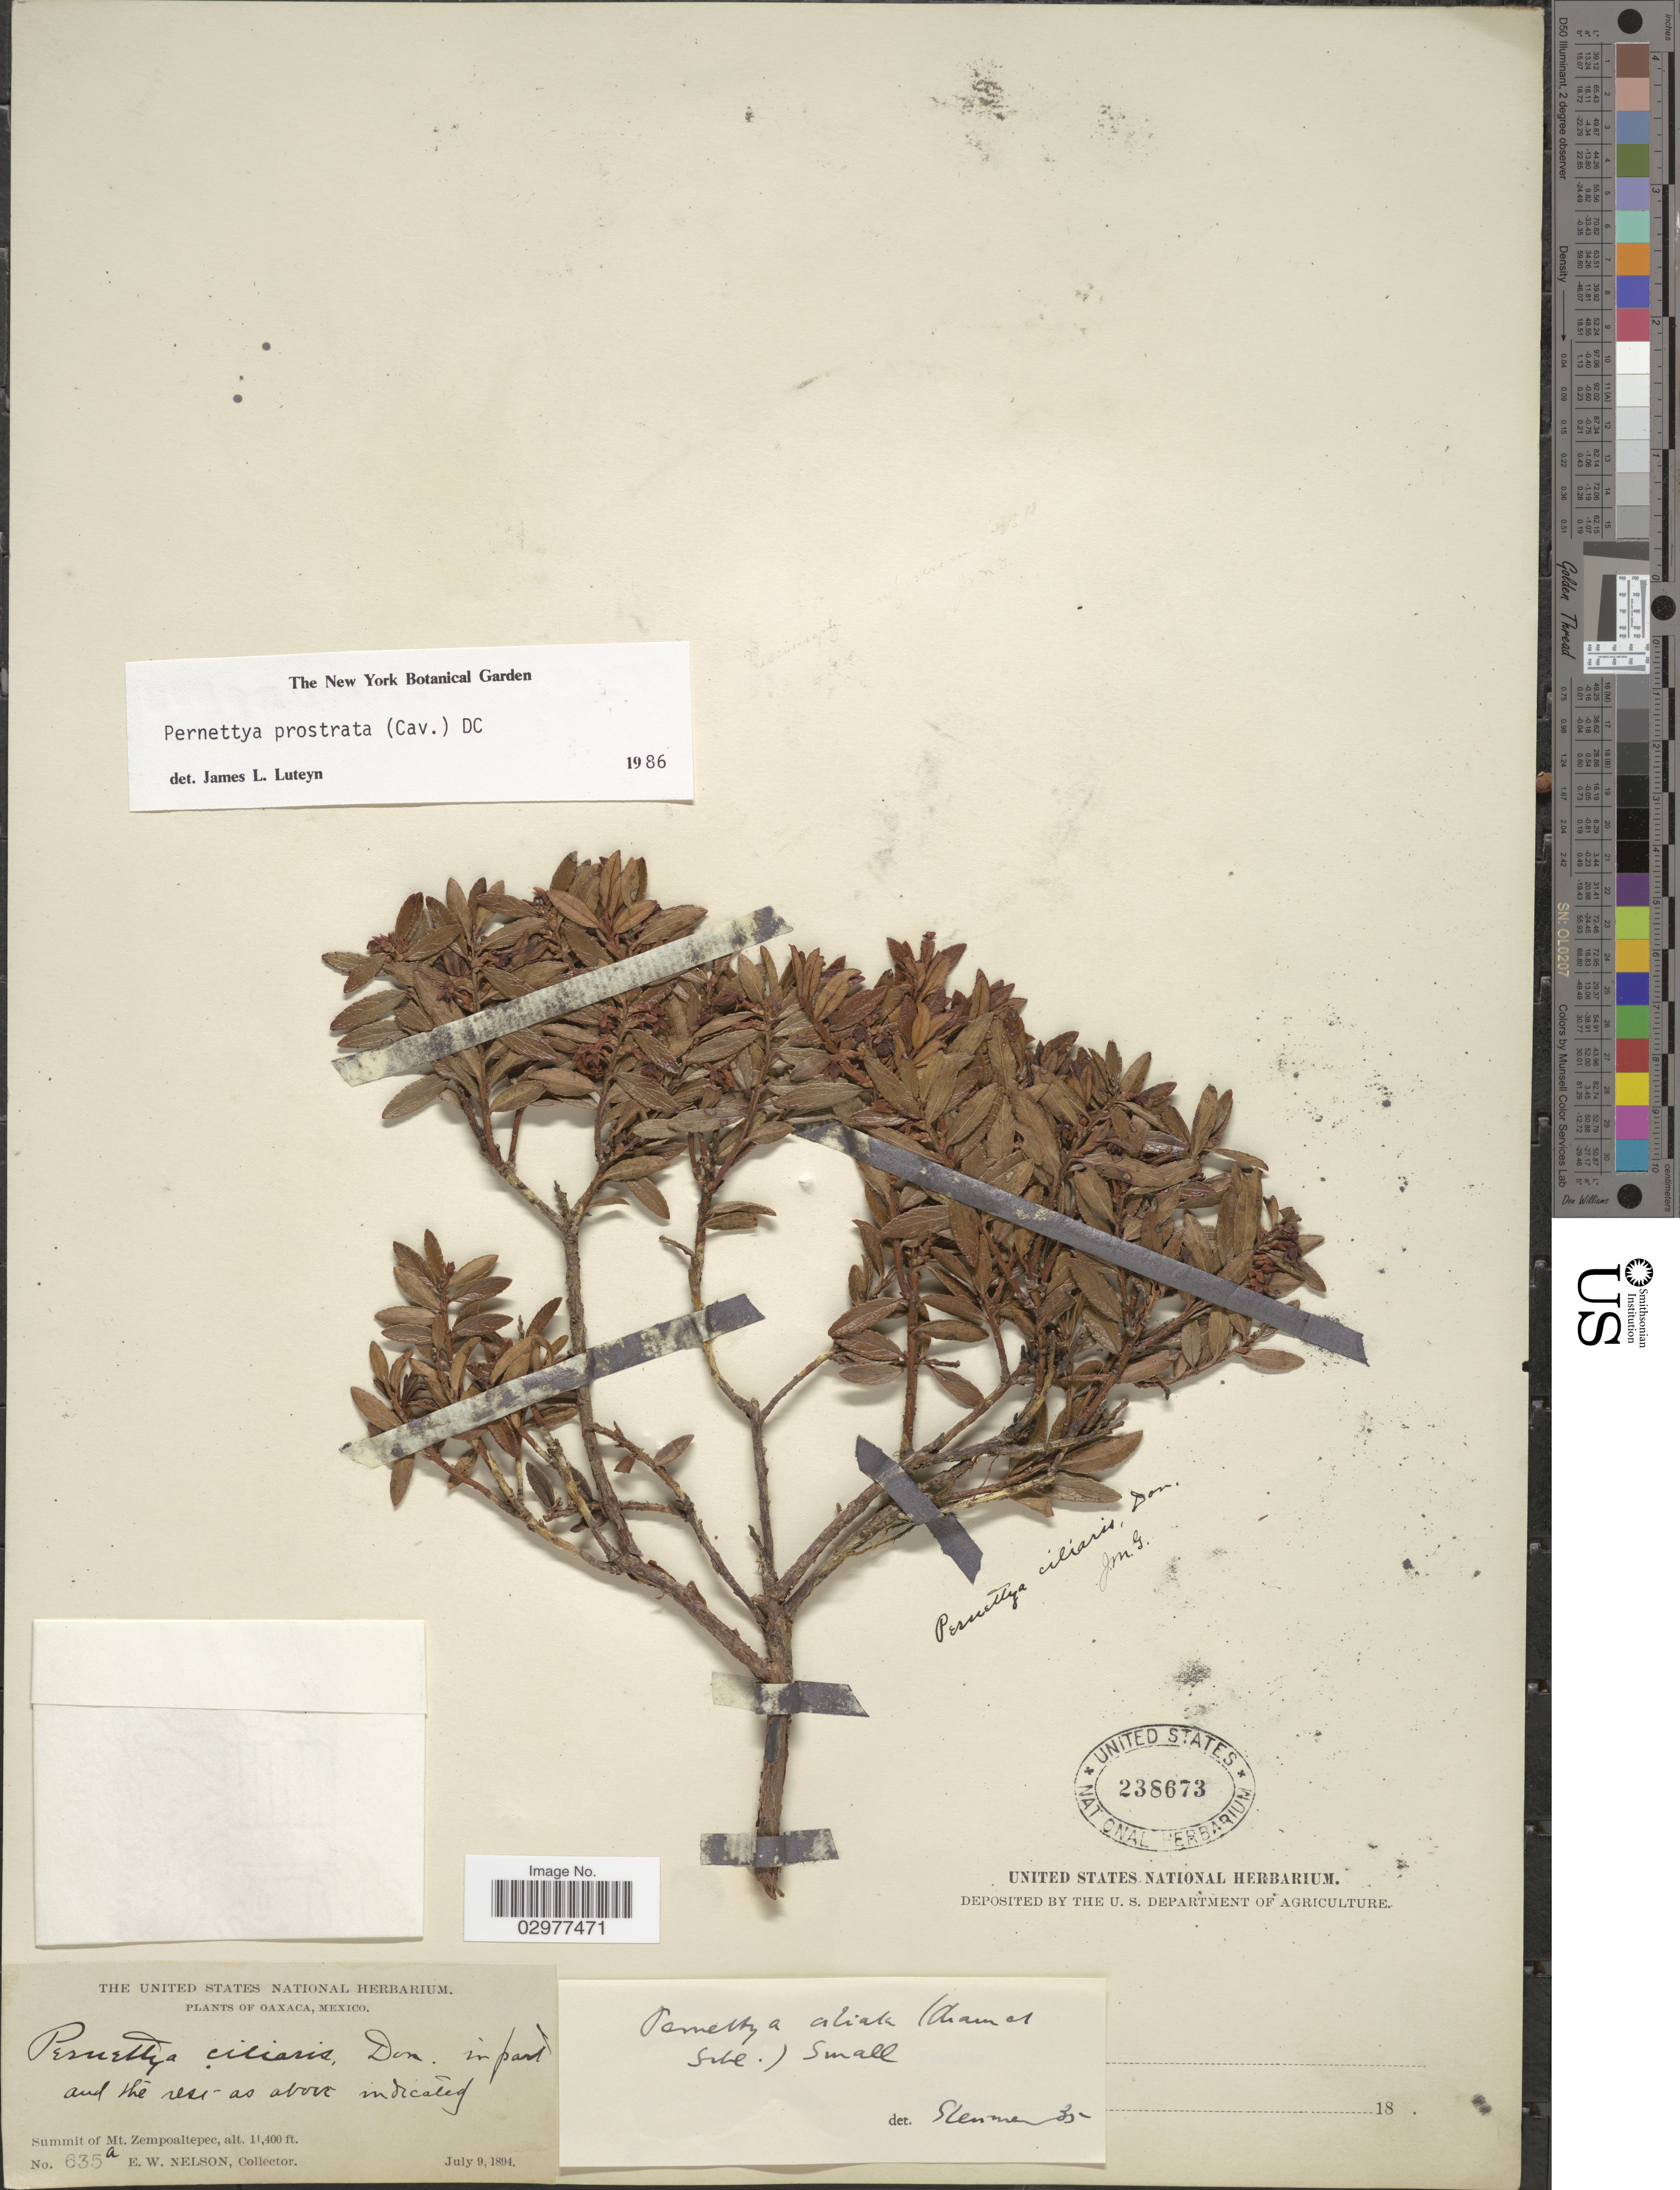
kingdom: Plantae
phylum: Tracheophyta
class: Magnoliopsida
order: Ericales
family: Ericaceae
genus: Pernettya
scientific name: Pernettya prostrata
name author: (Cav.) DC.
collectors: E. W. Nelson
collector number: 635a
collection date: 1894-07-09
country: Mexico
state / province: Oaxaca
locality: Summit of Mt. Zempoaltepec.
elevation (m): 3475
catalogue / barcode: US 238673